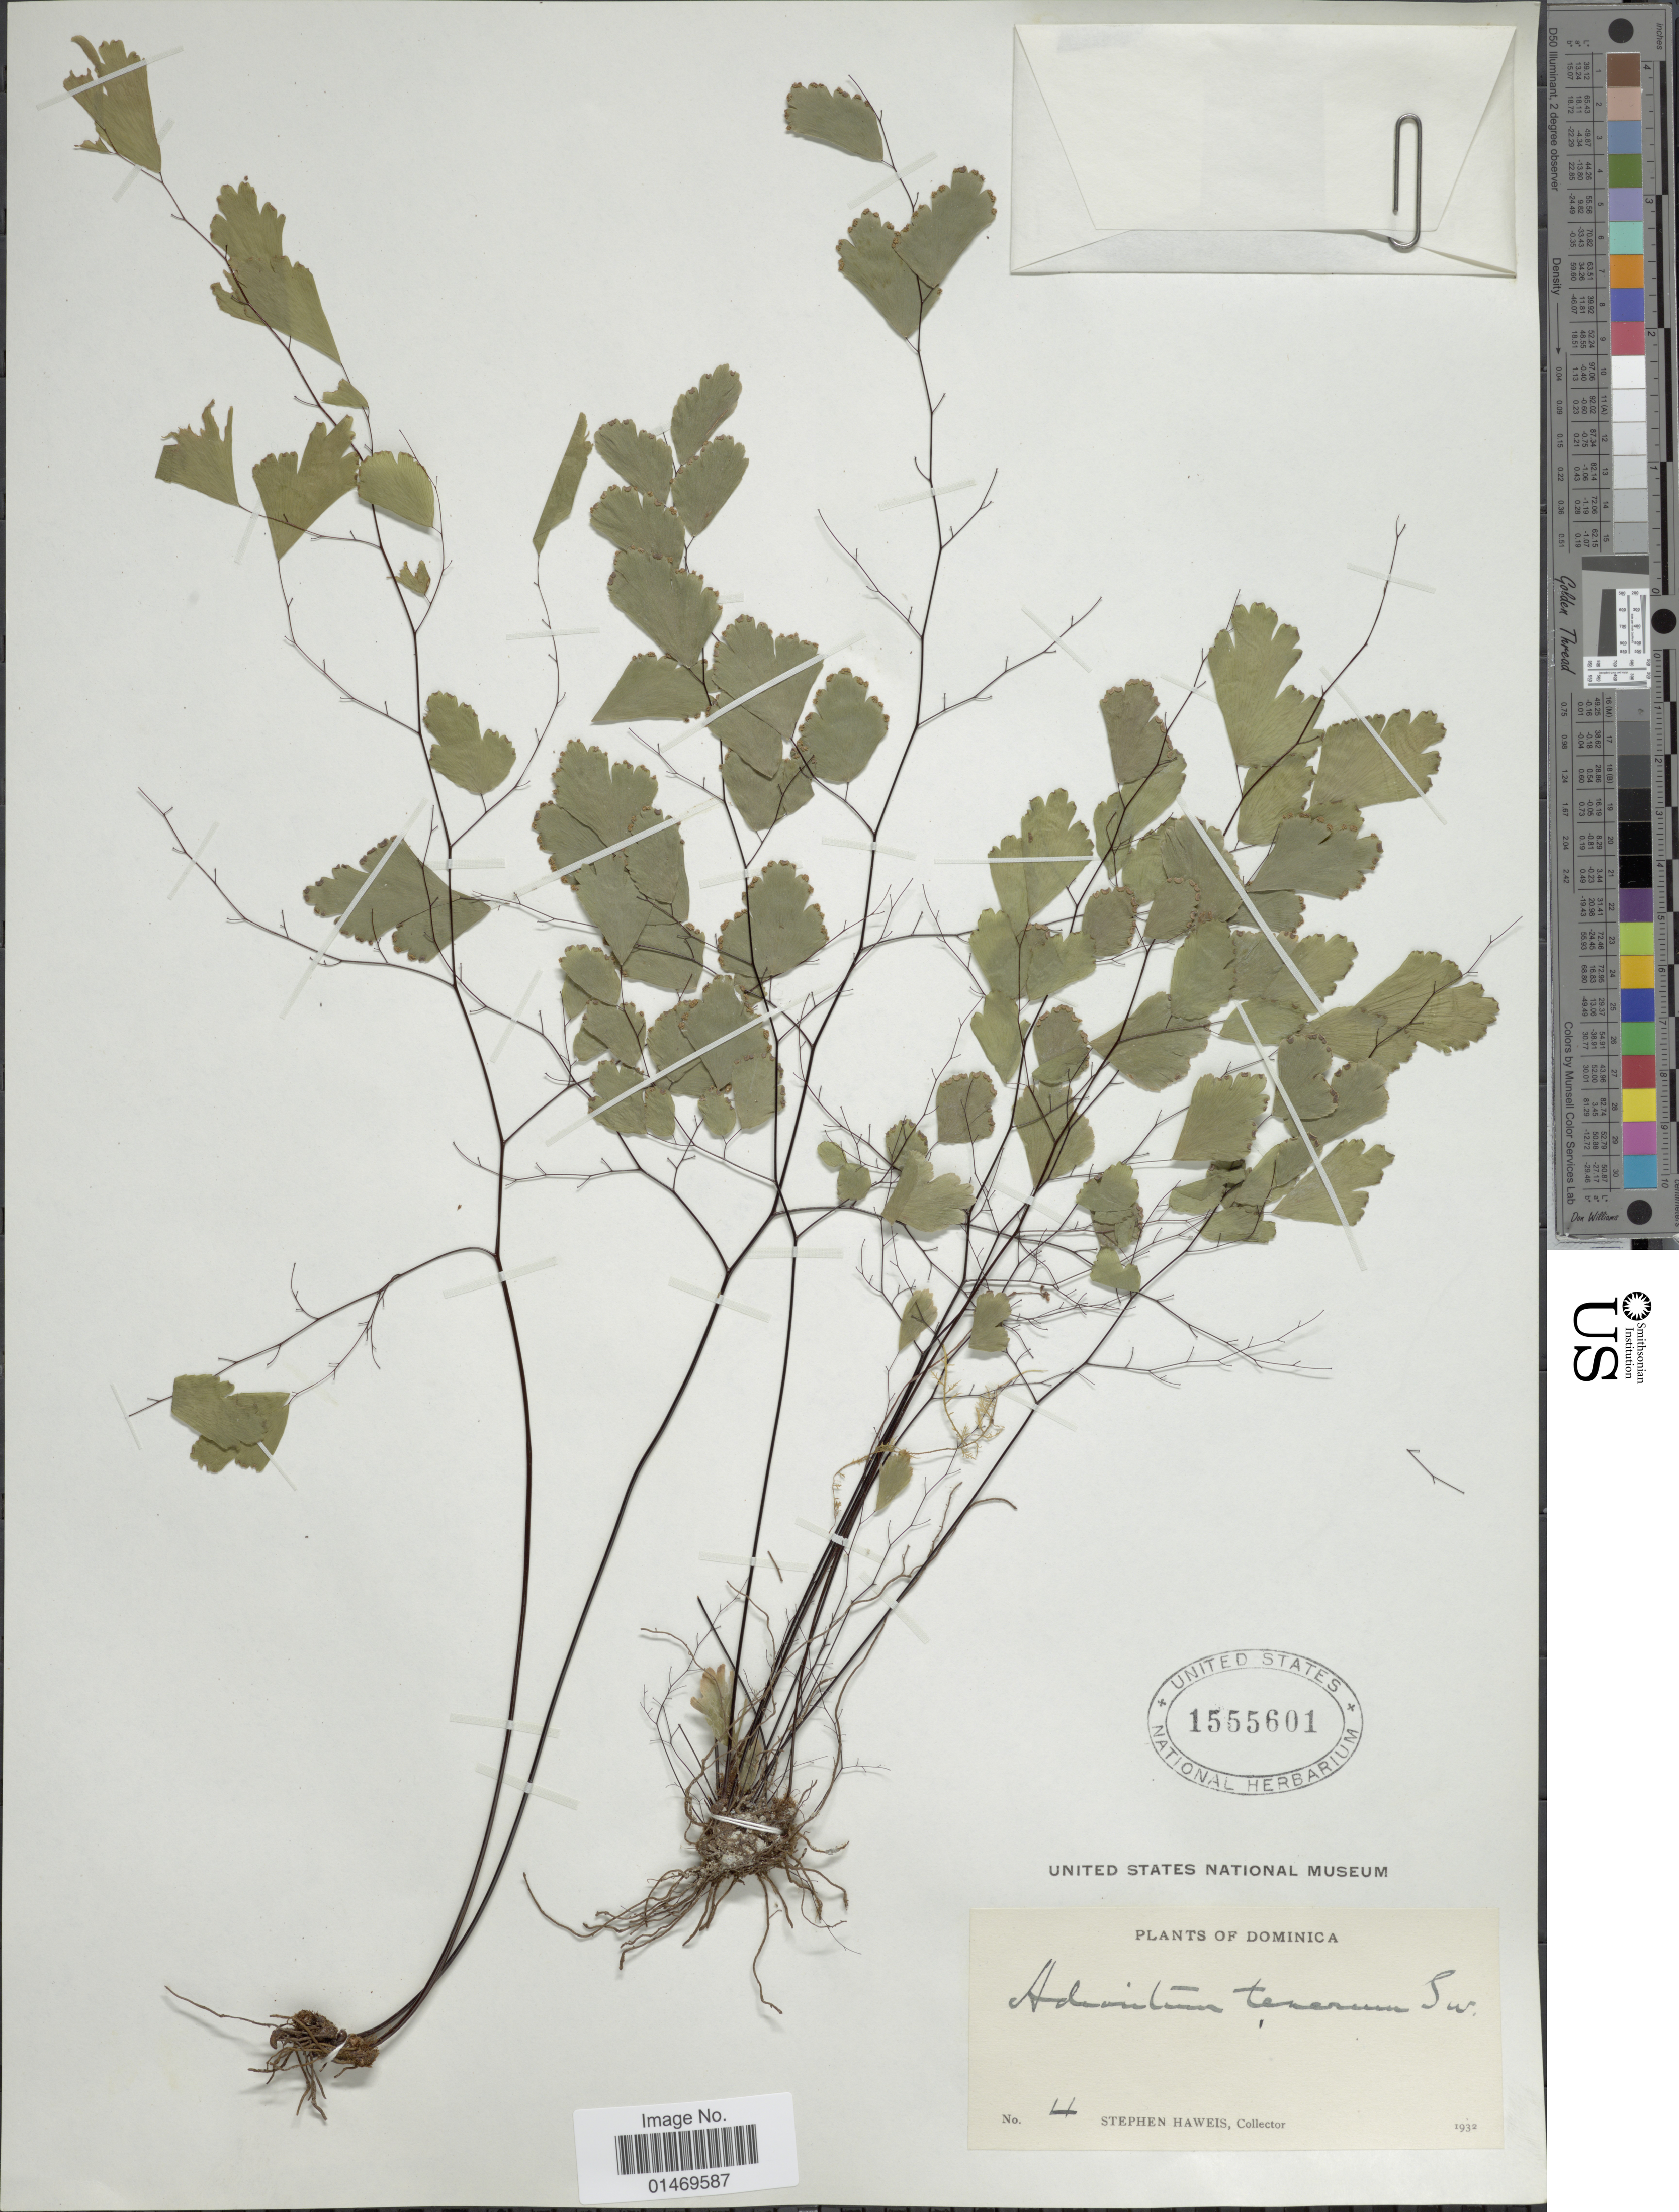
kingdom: Plantae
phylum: Tracheophyta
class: Polypodiopsida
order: Polypodiales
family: Pteridaceae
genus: Adiantum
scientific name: Adiantum tenerum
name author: Sw.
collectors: S. Haweis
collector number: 4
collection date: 1932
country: Dominica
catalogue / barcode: US 1555601